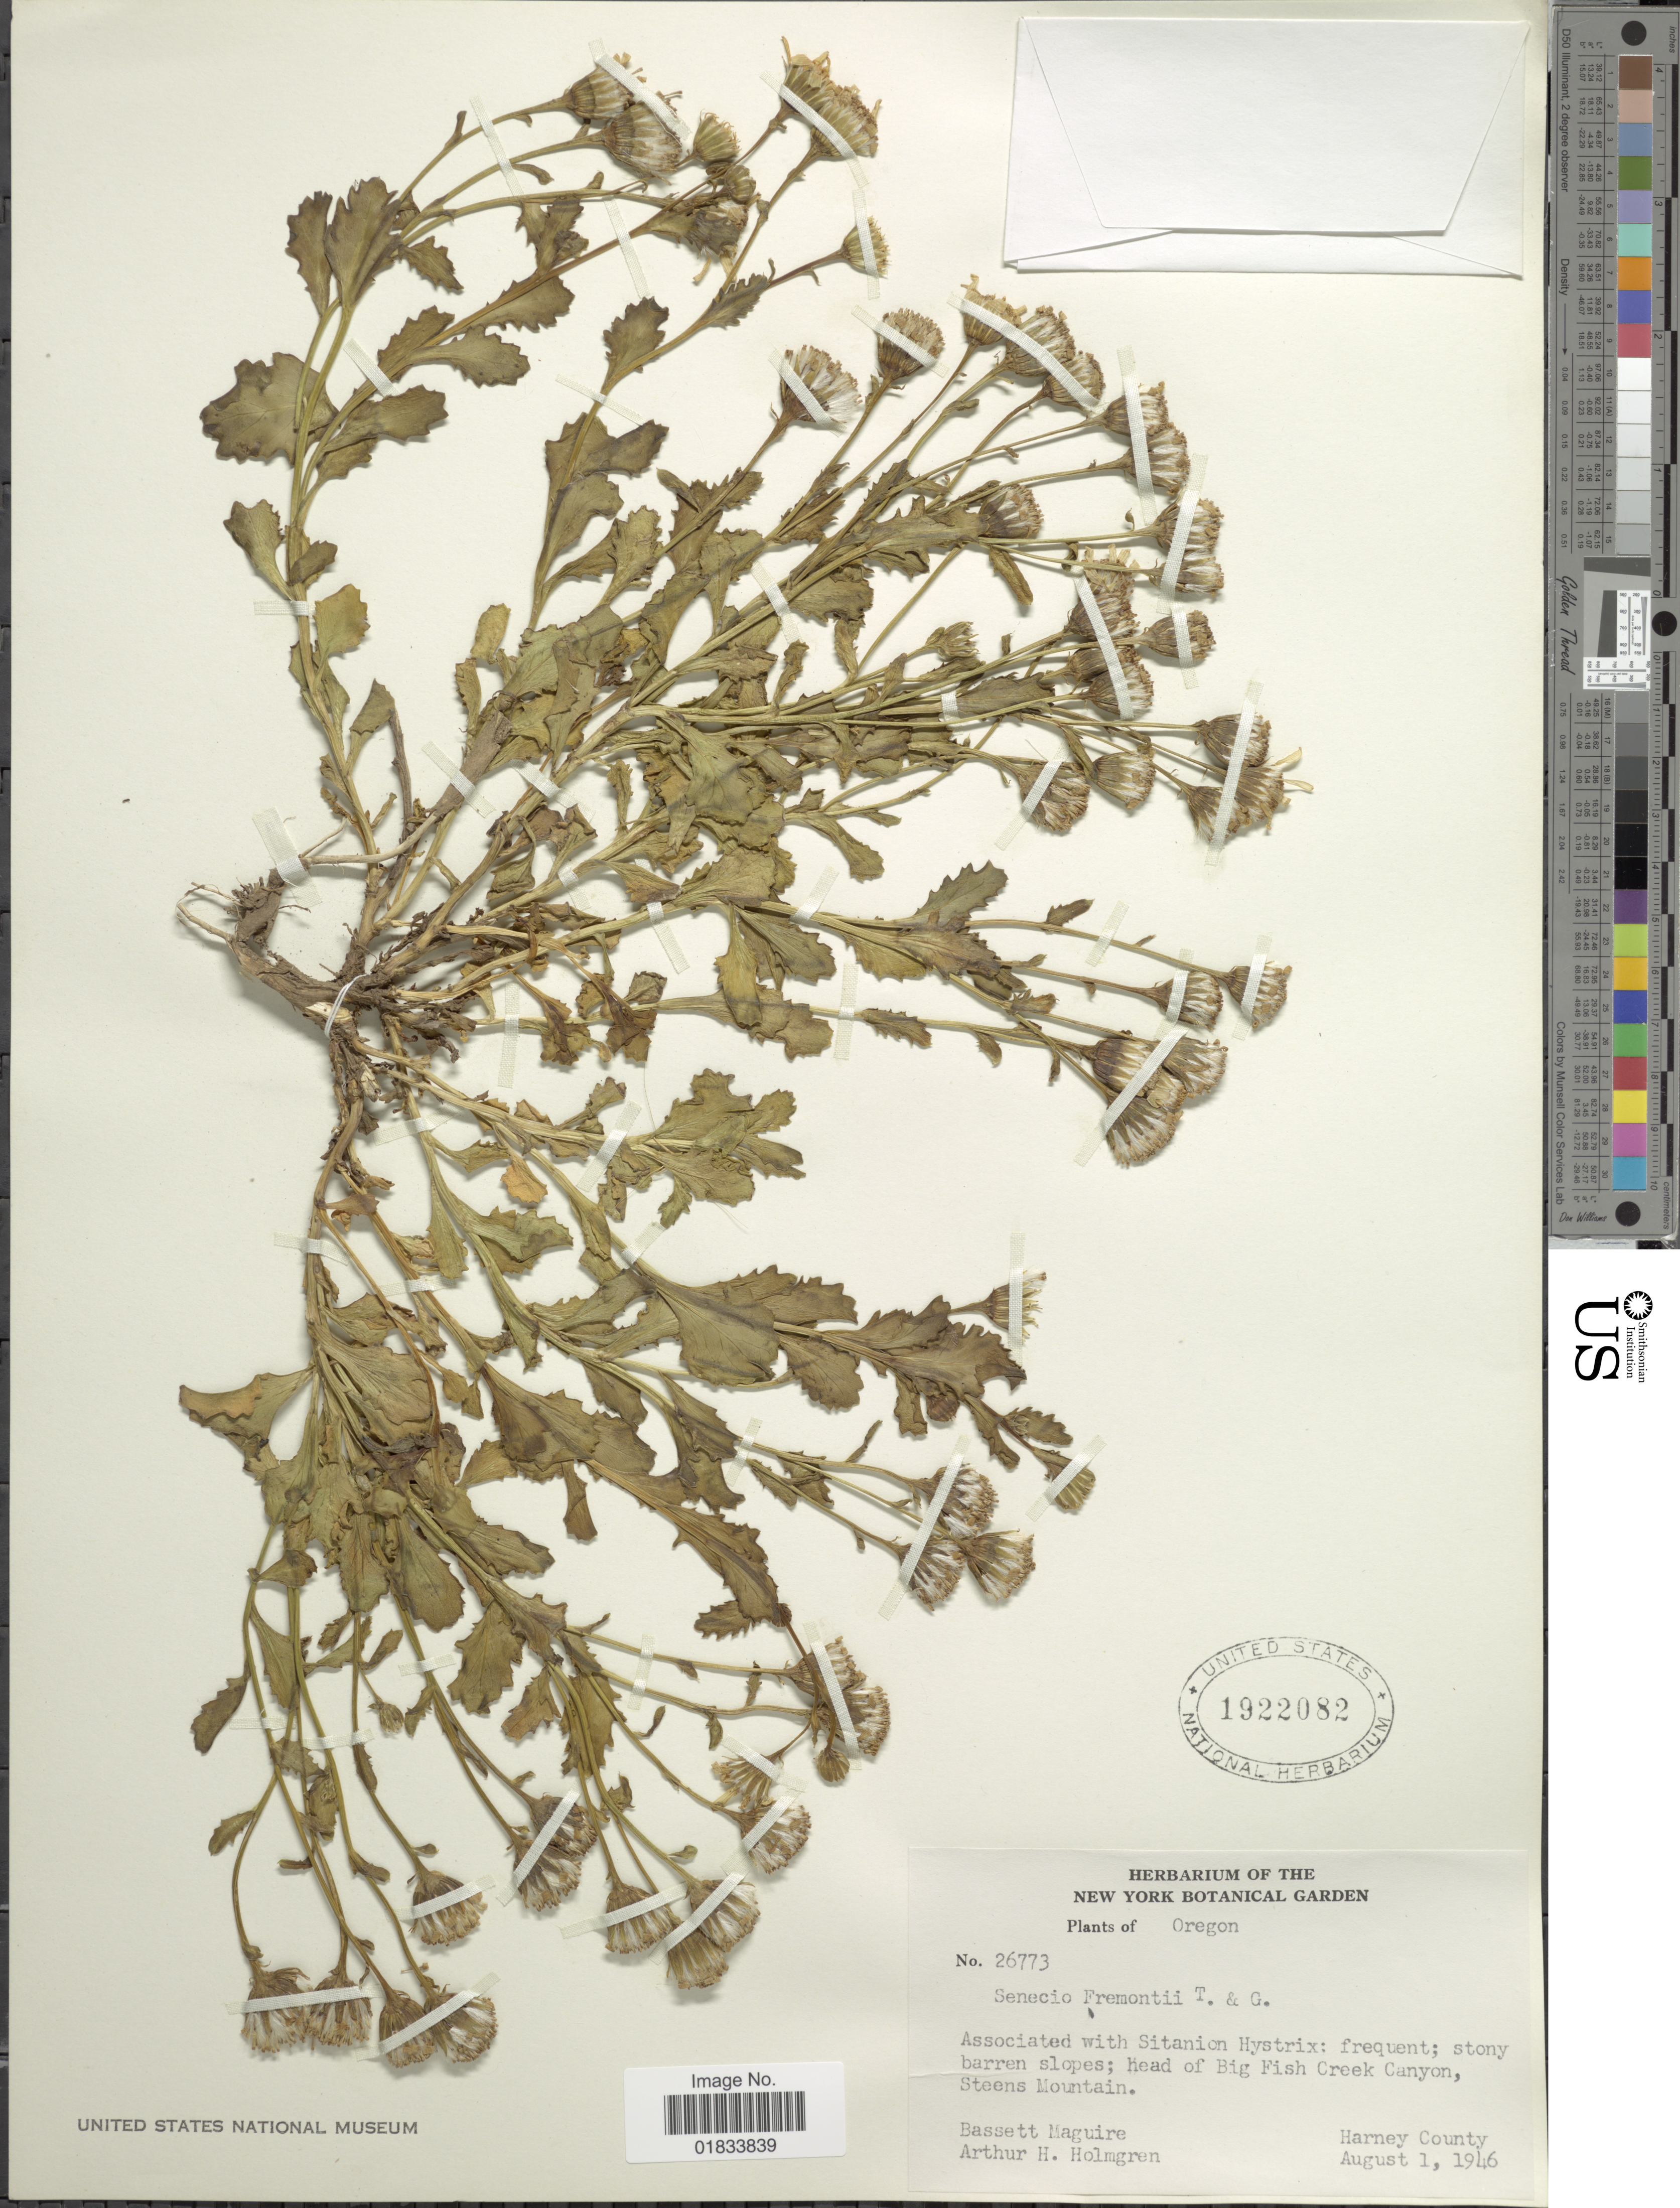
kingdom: Plantae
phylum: Tracheophyta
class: Magnoliopsida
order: Asterales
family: Asteraceae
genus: Senecio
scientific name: Senecio fremontii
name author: Torr. & A. Gray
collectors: B. Maguire & A. H. Holmgren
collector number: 26773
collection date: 1946-08-01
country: United States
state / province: Oregon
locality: Head of Big Fish Creek Canyon, Steens Mountain, Harney Canyon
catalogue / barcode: US 1922082